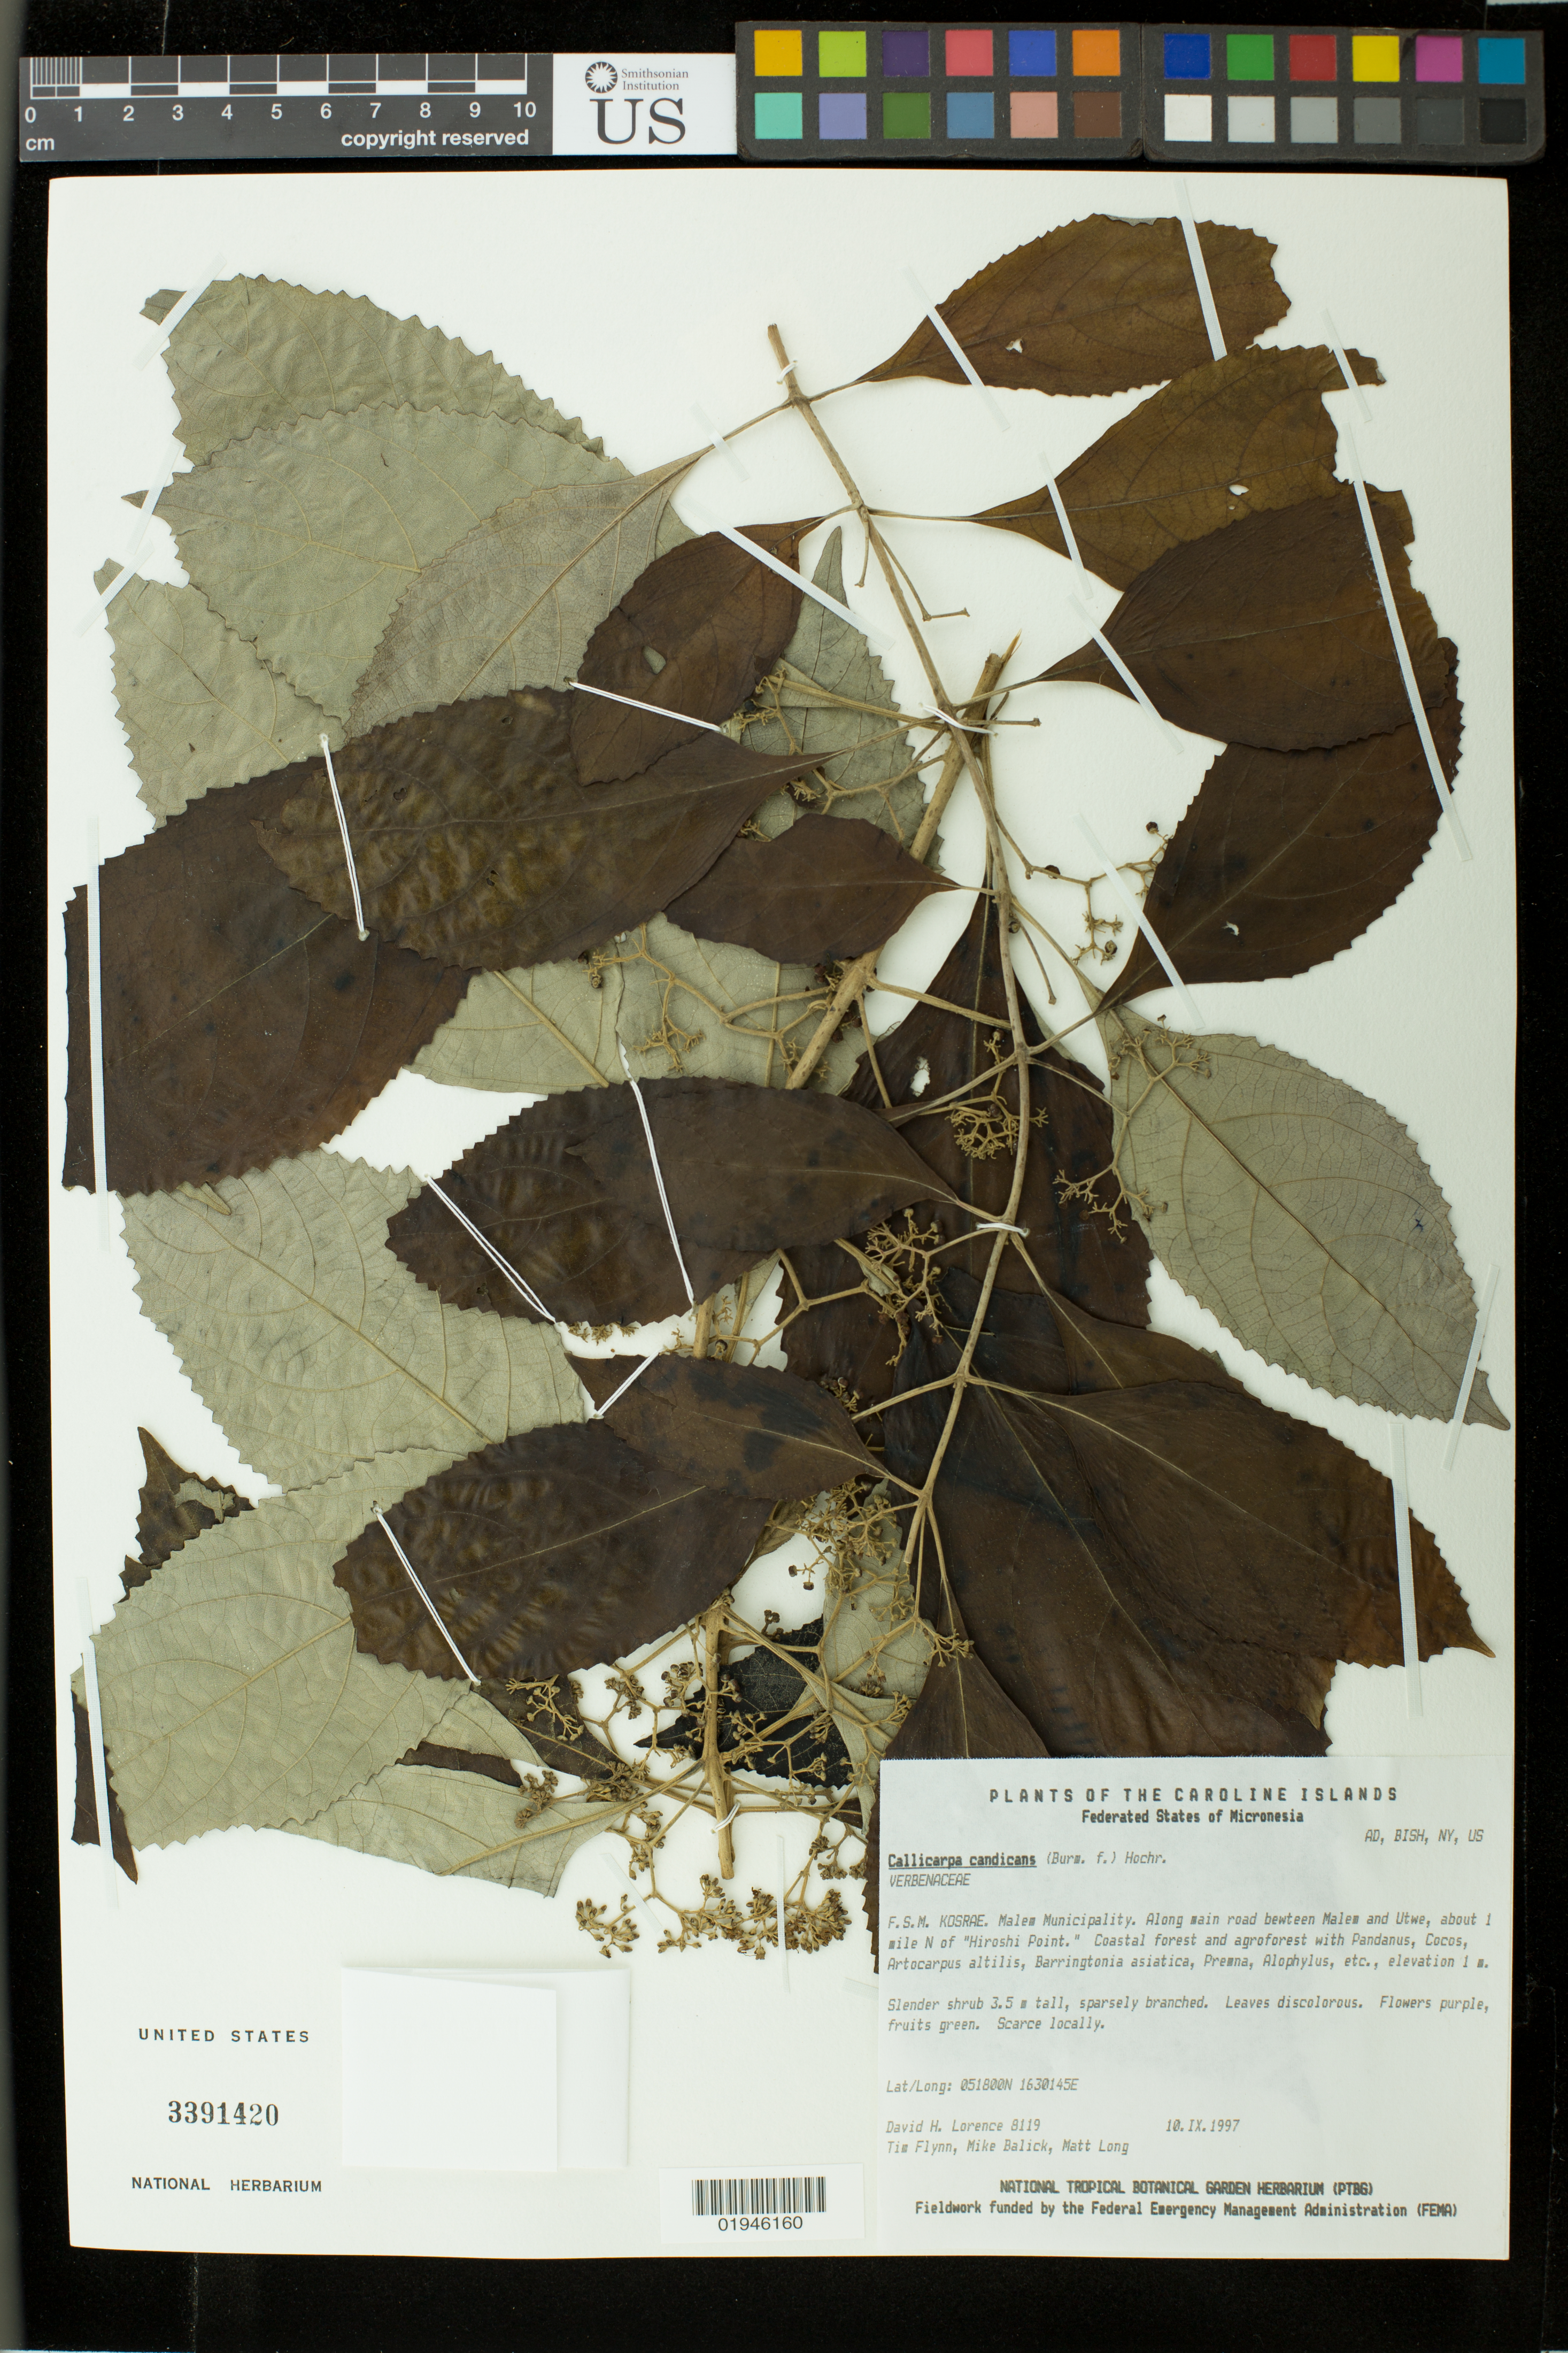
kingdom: Plantae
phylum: Tracheophyta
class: Magnoliopsida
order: Lamiales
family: Lamiaceae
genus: Callicarpa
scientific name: Callicarpa candicans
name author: (Burm. f.) Hochr.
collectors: D. Lorence, T. Flynn, M. Balick & M. Long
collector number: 8119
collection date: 1997-09-10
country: Micronesia, Federated States of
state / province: Kosrae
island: Kosrae [Kusaie]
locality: Kosrae. Malem Municipality. Along main road between Malen and Utwe, about 1 mile N of "Hiroshi Point."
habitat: Coastal forest and agroforest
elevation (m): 1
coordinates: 051800, 1630145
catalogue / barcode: US 3391420